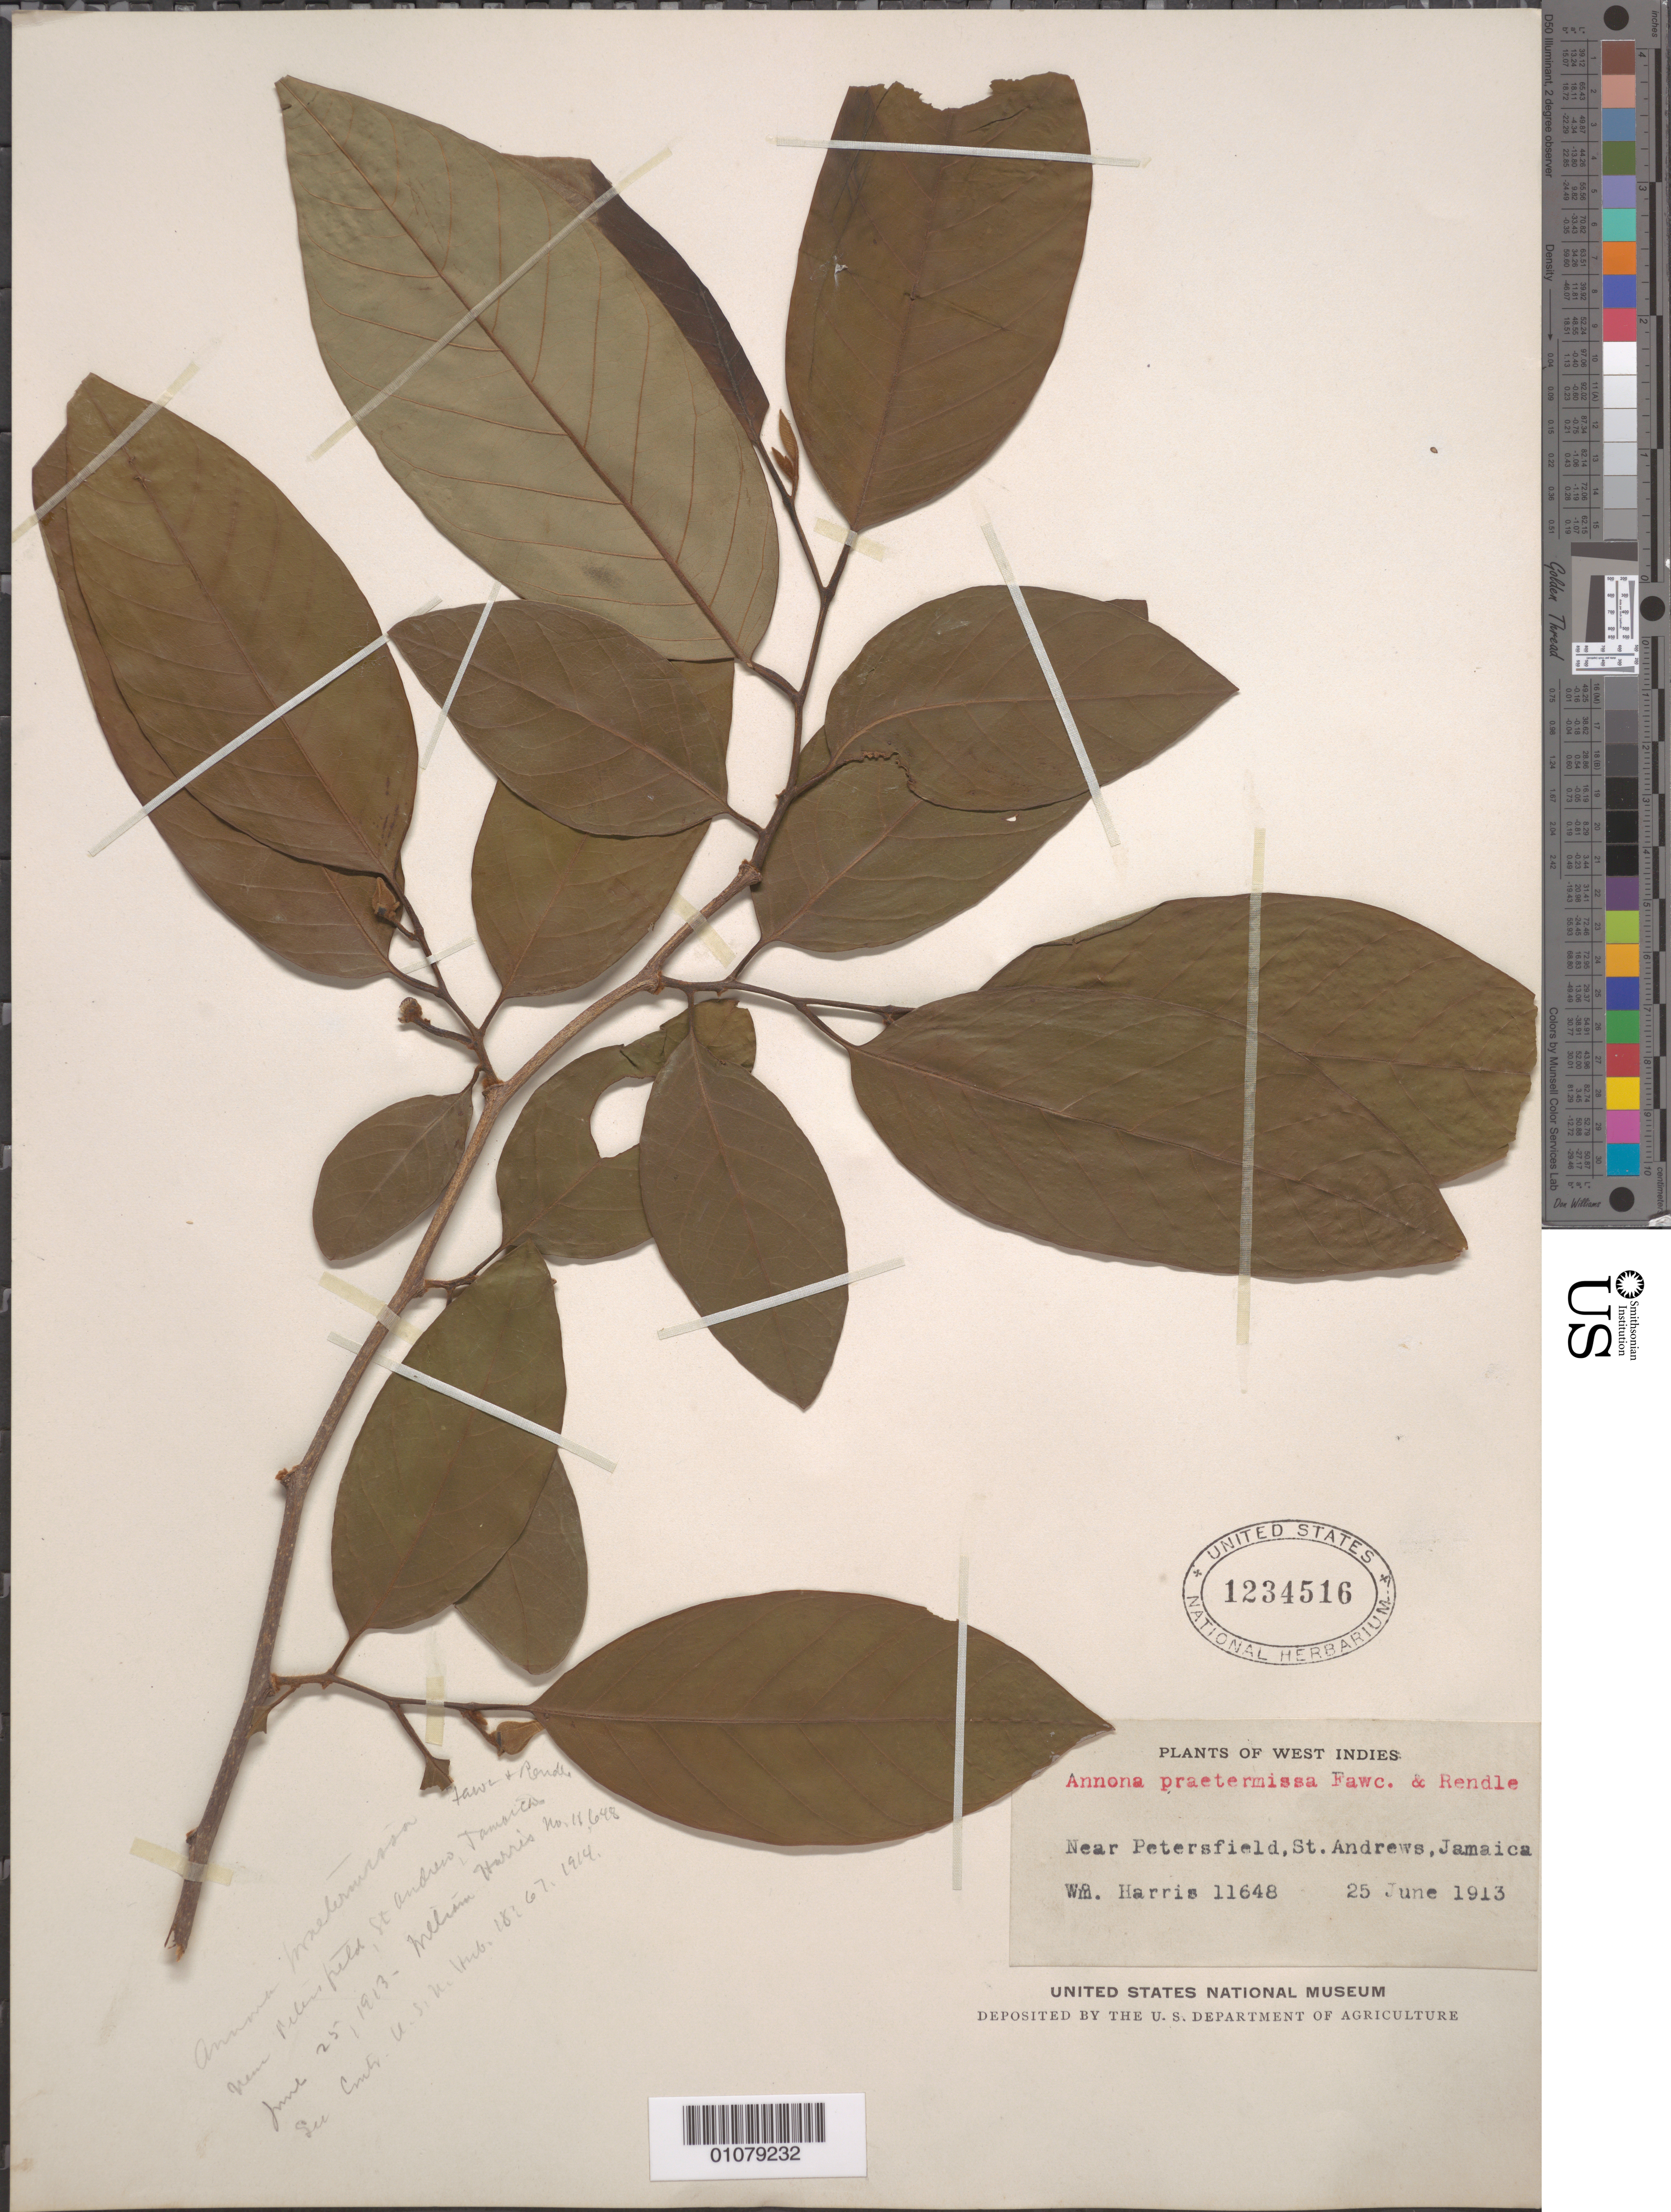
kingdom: Plantae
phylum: Tracheophyta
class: Magnoliopsida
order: Magnoliales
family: Annonaceae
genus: Annona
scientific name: Annona praetermissa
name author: Fawc. & Rendle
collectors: W. Harris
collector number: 11648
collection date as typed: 25 Jun 1913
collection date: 1913-06-25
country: Jamaica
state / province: Saint Andrew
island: Jamaica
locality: Near Petersfield, St. Andrews, Jamaica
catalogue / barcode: US 1234516